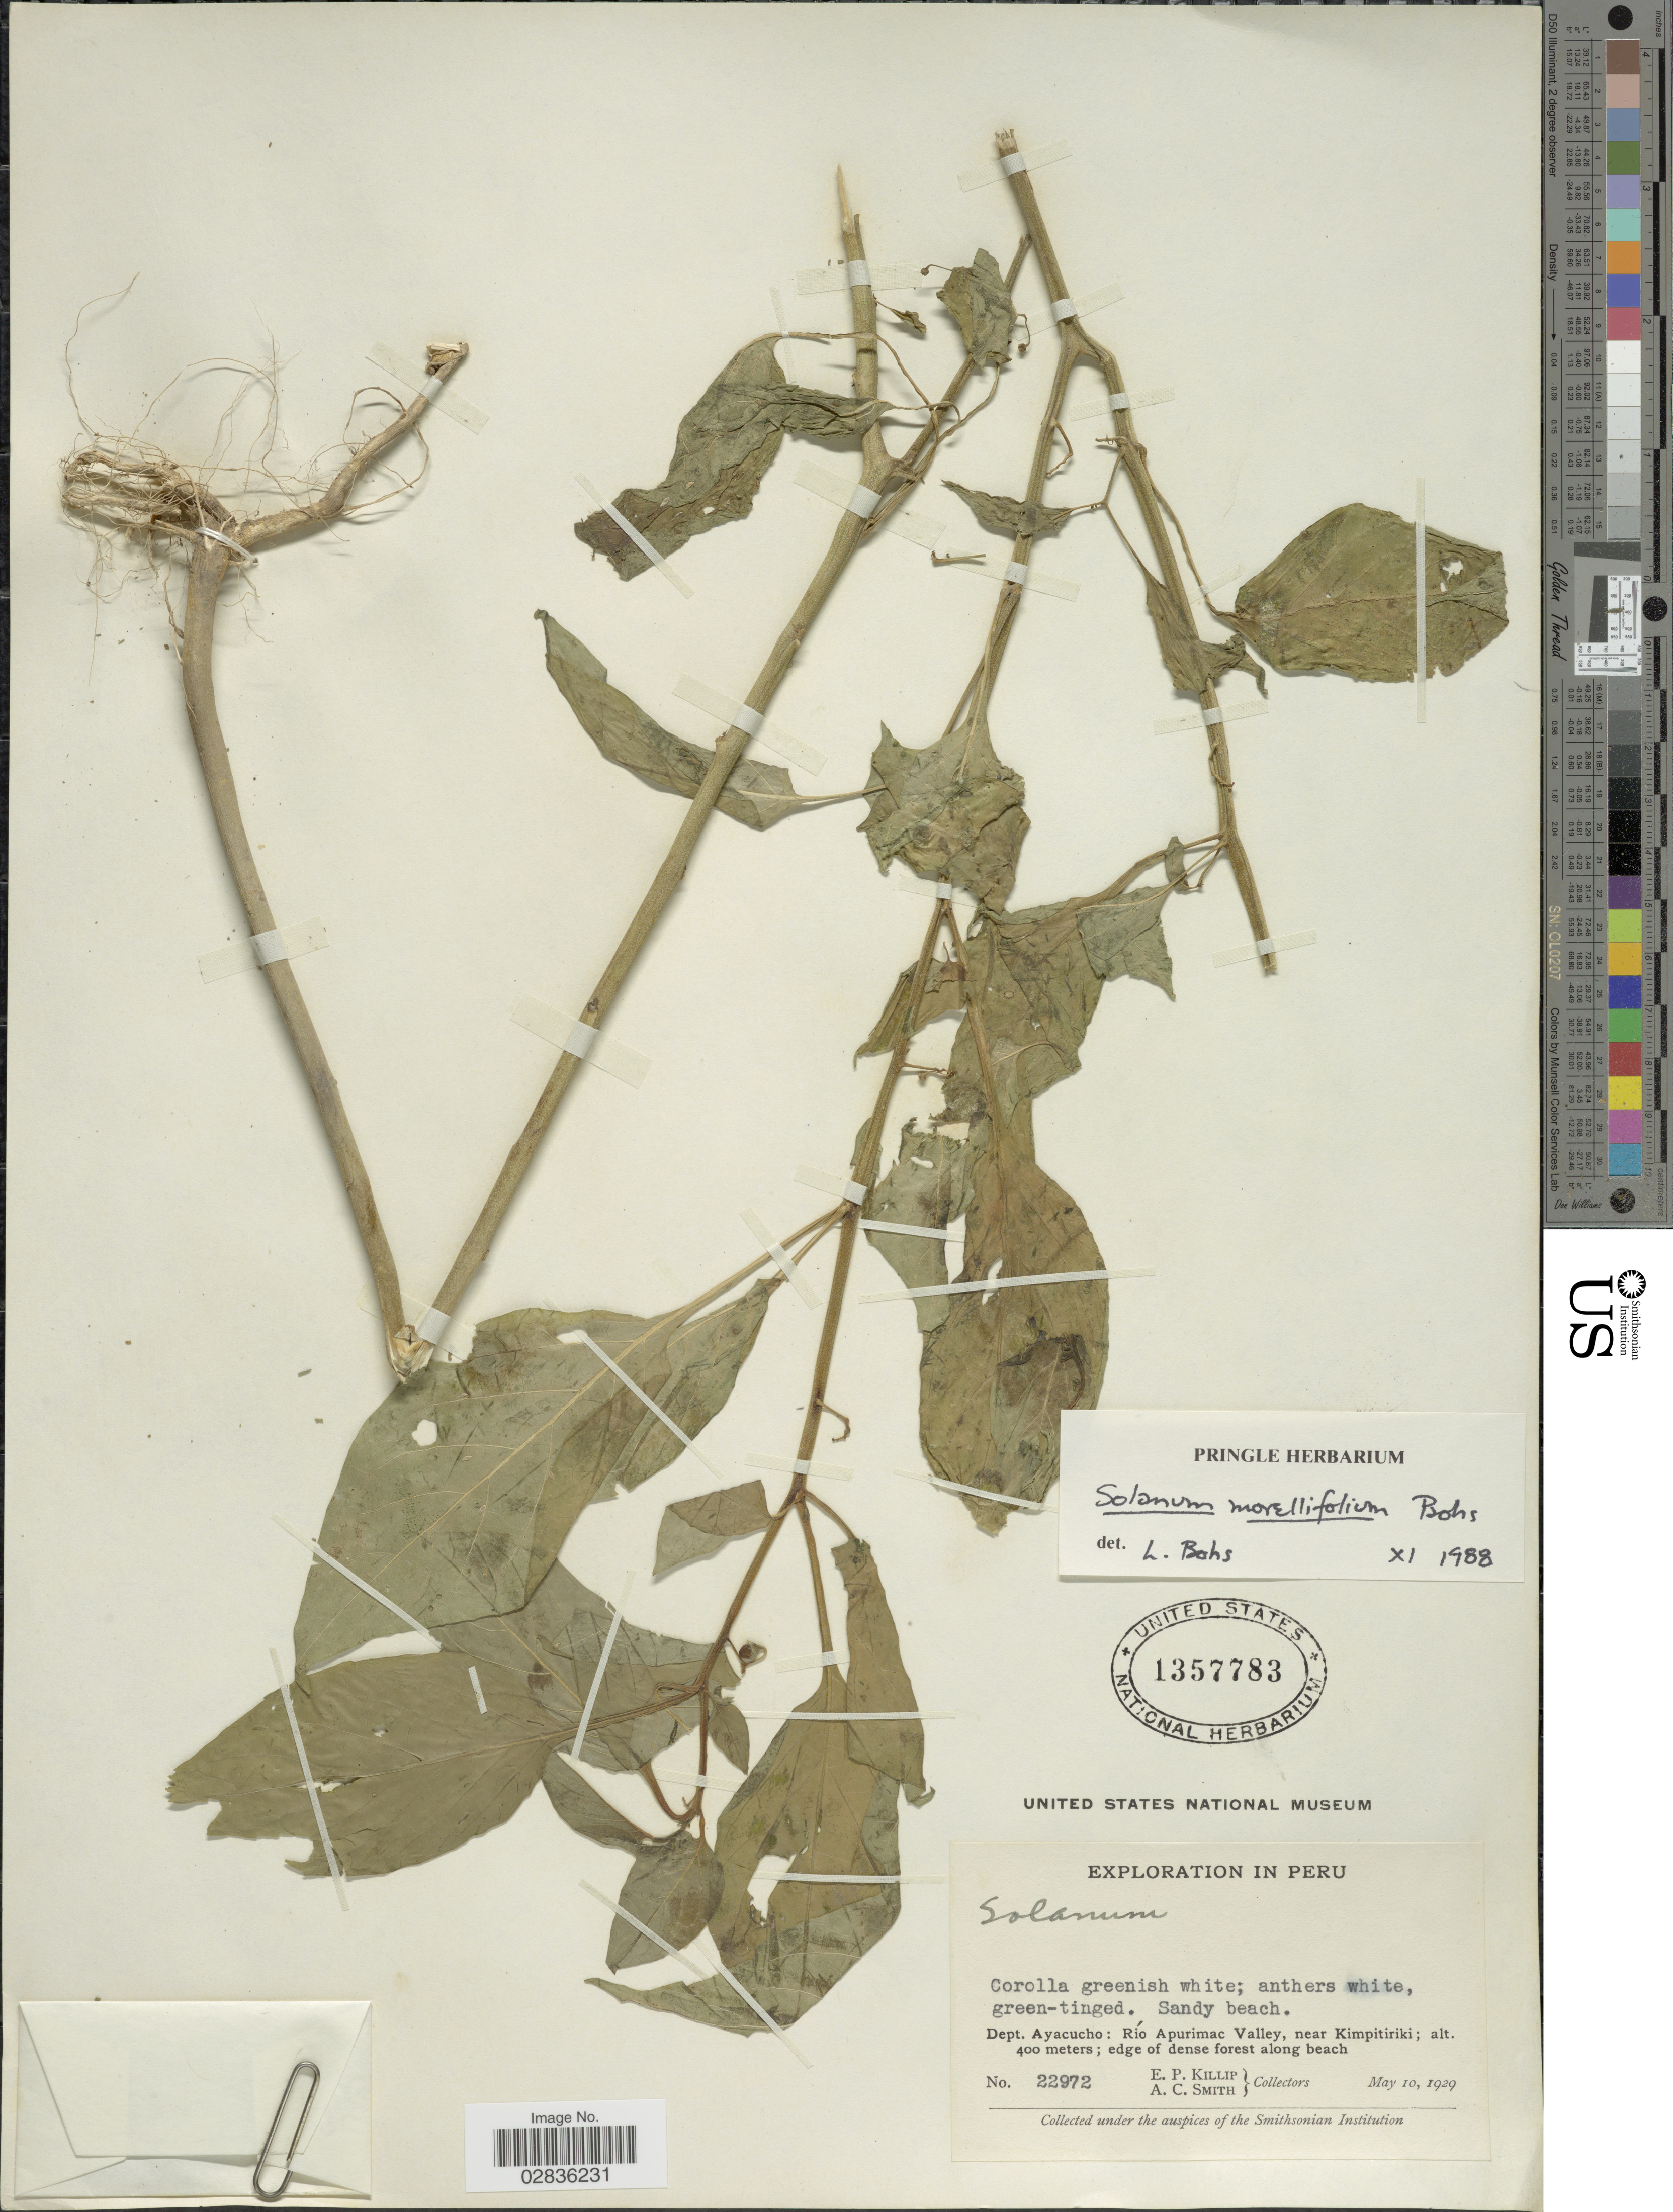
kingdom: Plantae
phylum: Tracheophyta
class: Magnoliopsida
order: Solanales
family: Solanaceae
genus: Solanum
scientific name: Solanum morellifolium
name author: Bohs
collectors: E. P. Killip & A. C. Smith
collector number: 22972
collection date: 1929-05-10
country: Peru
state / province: Ayacucho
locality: Dept. Ayacucho: Río Apurimac Valley, near Kimpitiriki.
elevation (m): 400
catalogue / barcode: US 1357783